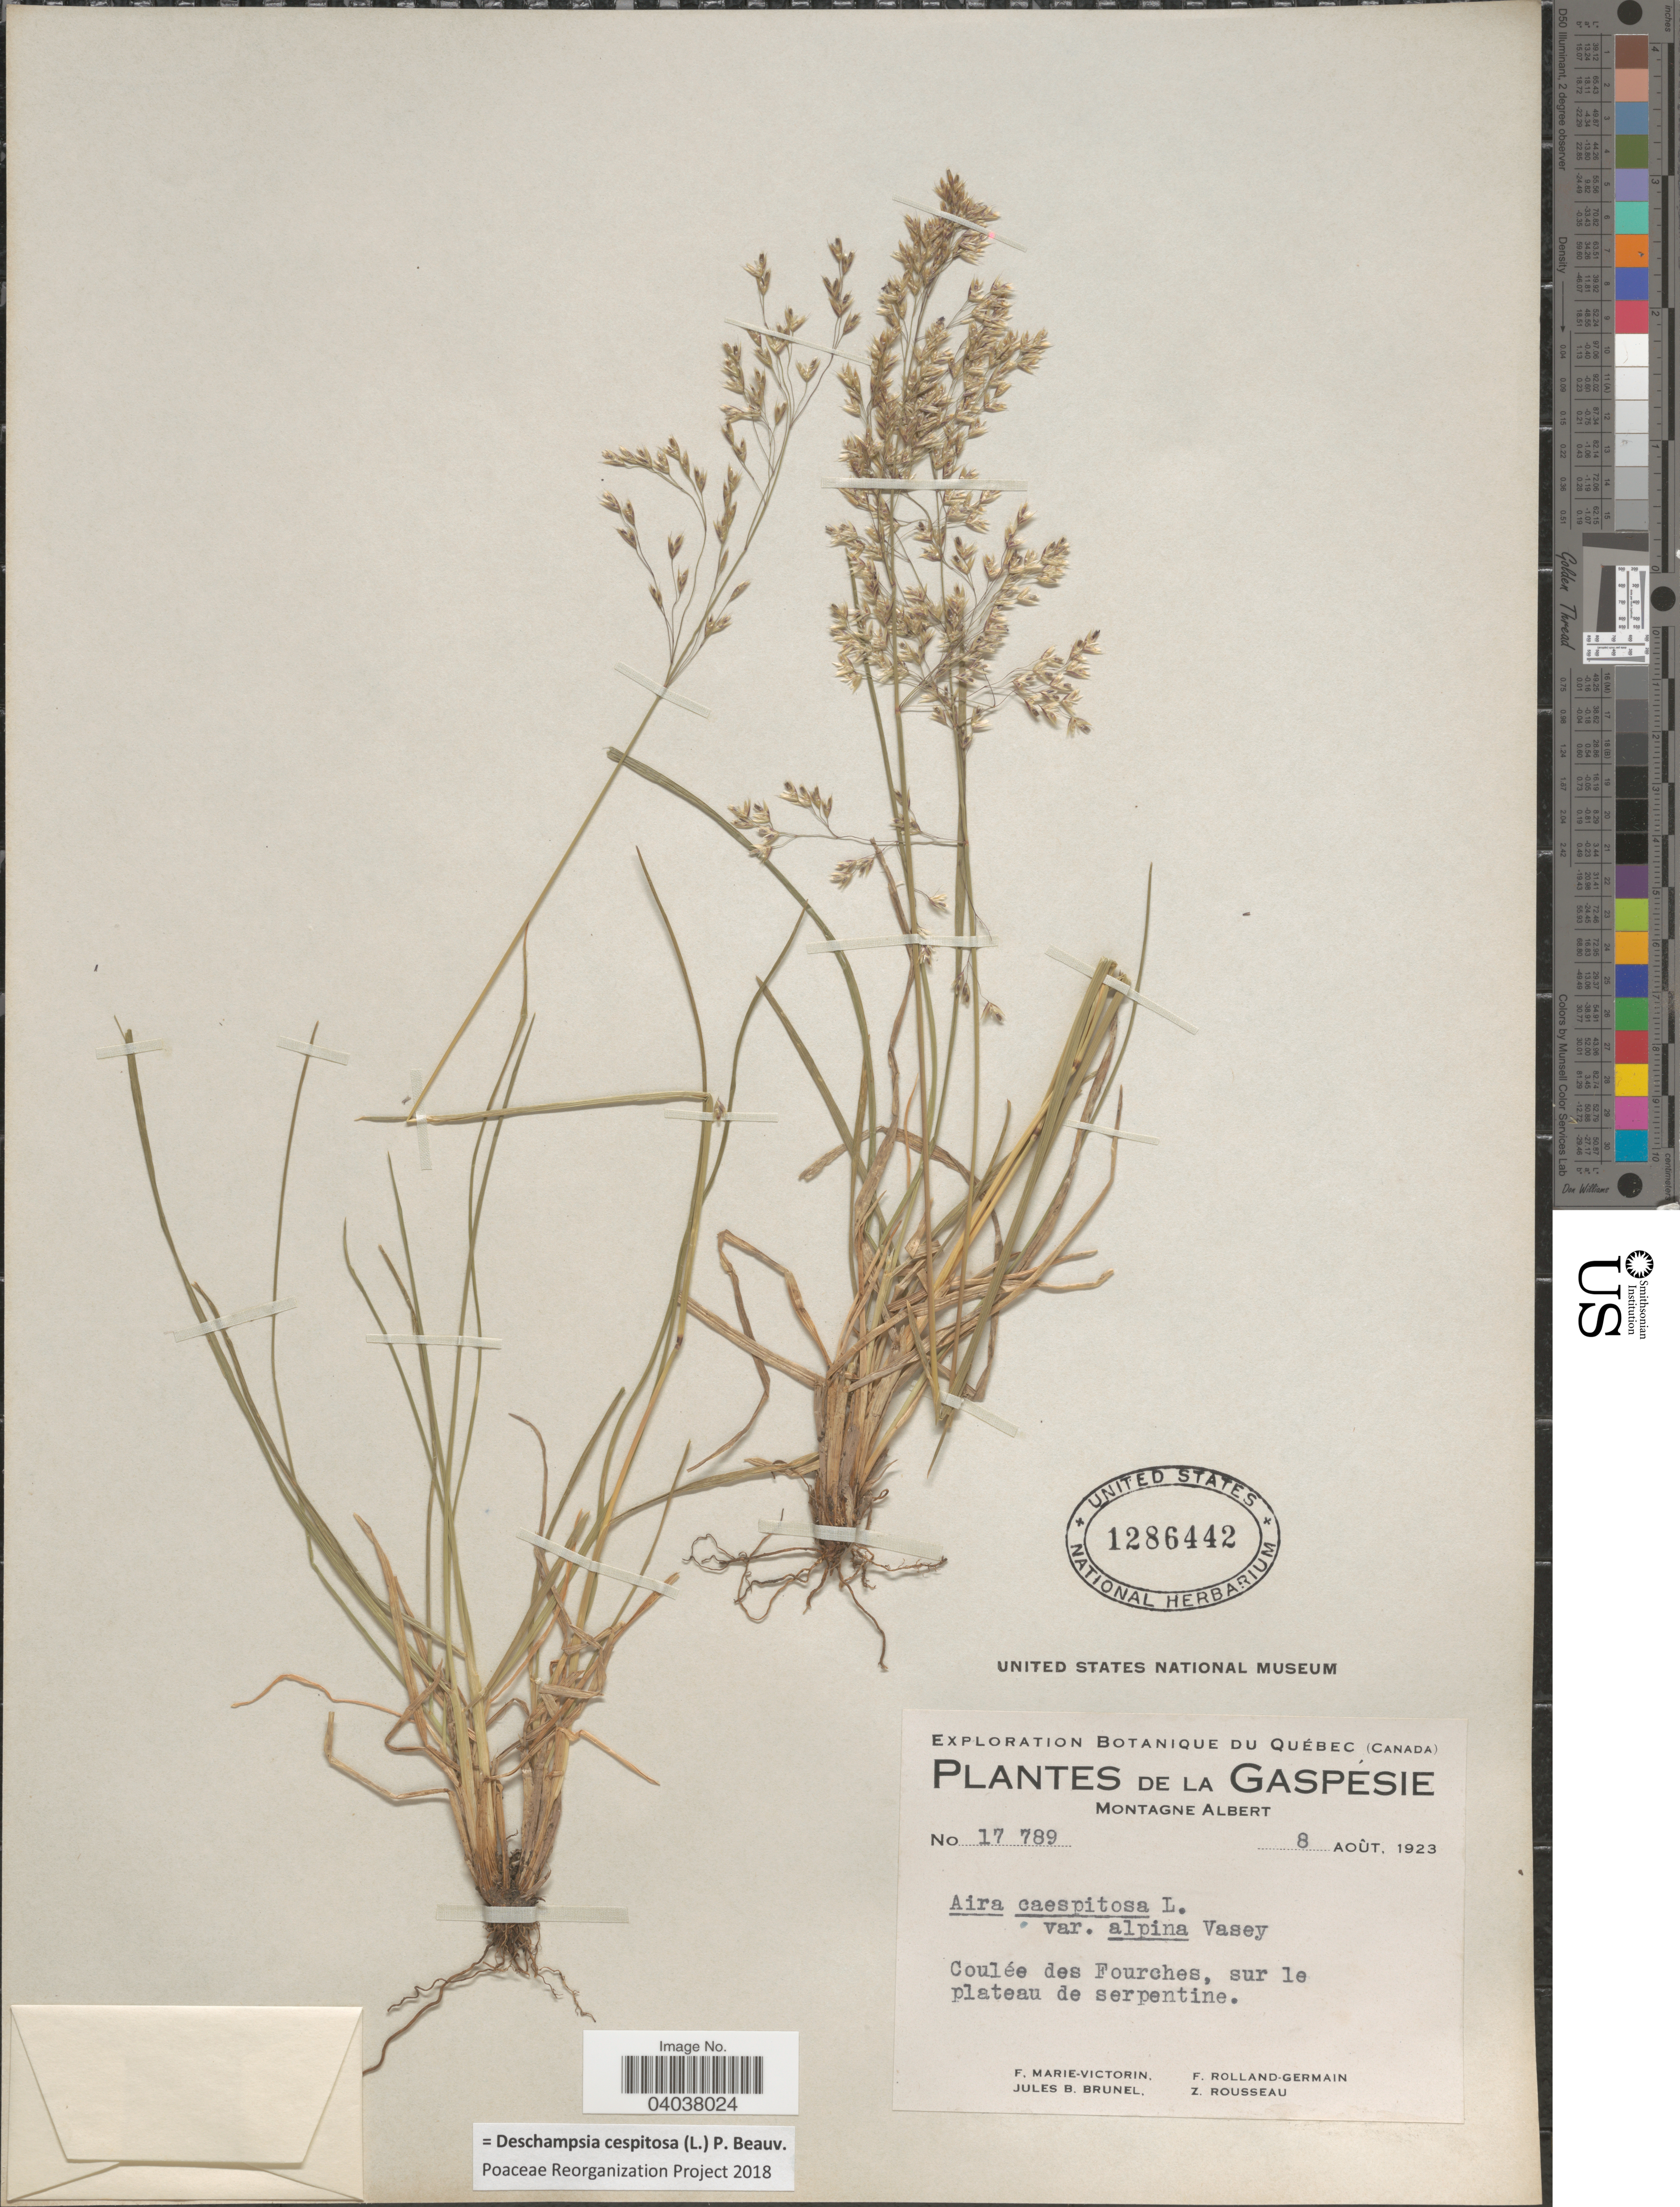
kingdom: Plantae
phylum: Tracheophyta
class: Liliopsida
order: Poales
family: Poaceae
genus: Deschampsia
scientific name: Deschampsia cespitosa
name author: (L.) P. Beauv.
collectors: F. Marie-Victorin, Rolland-Germain, J. Brunel & Z. Rousseau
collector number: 17789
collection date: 1923-08-08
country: Canada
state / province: Quebec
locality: La Gaspésie. Montagne Albert. Coulée des Fourches.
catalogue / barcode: US 1286442